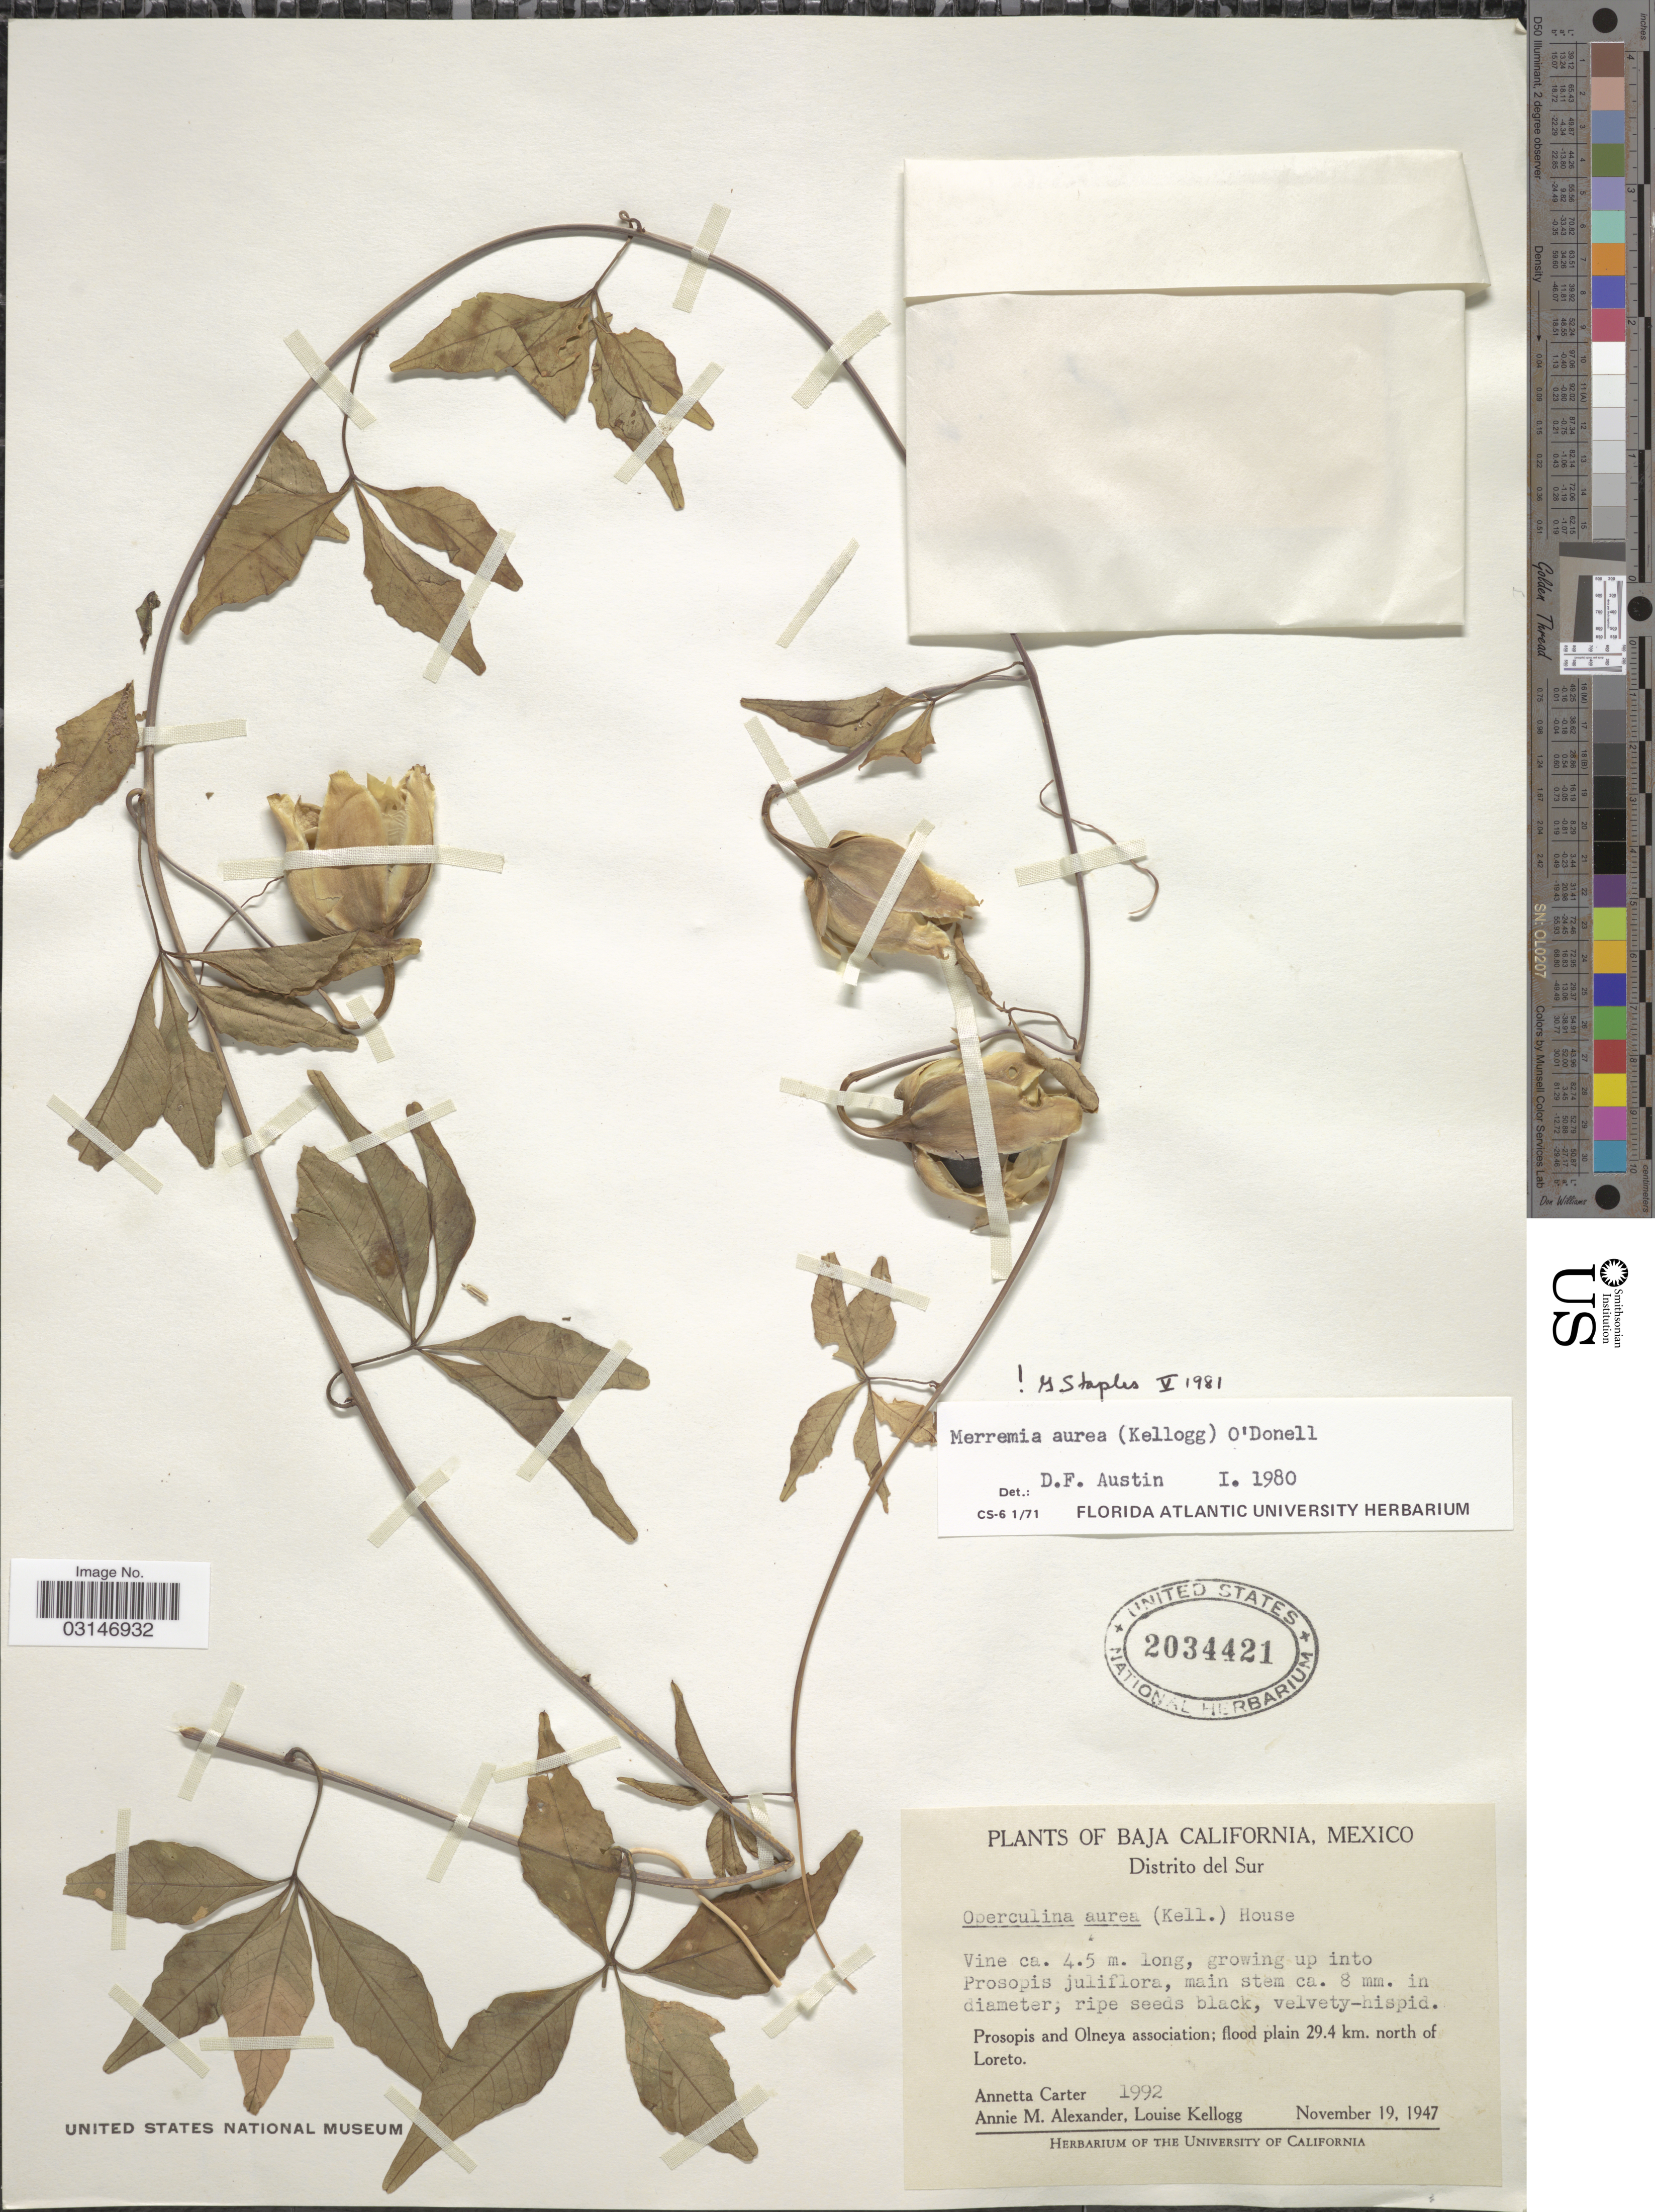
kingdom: Plantae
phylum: Tracheophyta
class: Magnoliopsida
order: Solanales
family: Convolvulaceae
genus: Distimake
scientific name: Distimake aureus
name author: (Kellogg) A. R. Simões & Staples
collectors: A. Carter, A. M. Alexander & L. Kellogg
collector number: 1992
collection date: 1947-11-19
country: Mexico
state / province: Baja California Sur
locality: Distrito del Sur, Prosopis and Olneya association; flood plain 29.4 km. north of Loreto.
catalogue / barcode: US 2034421